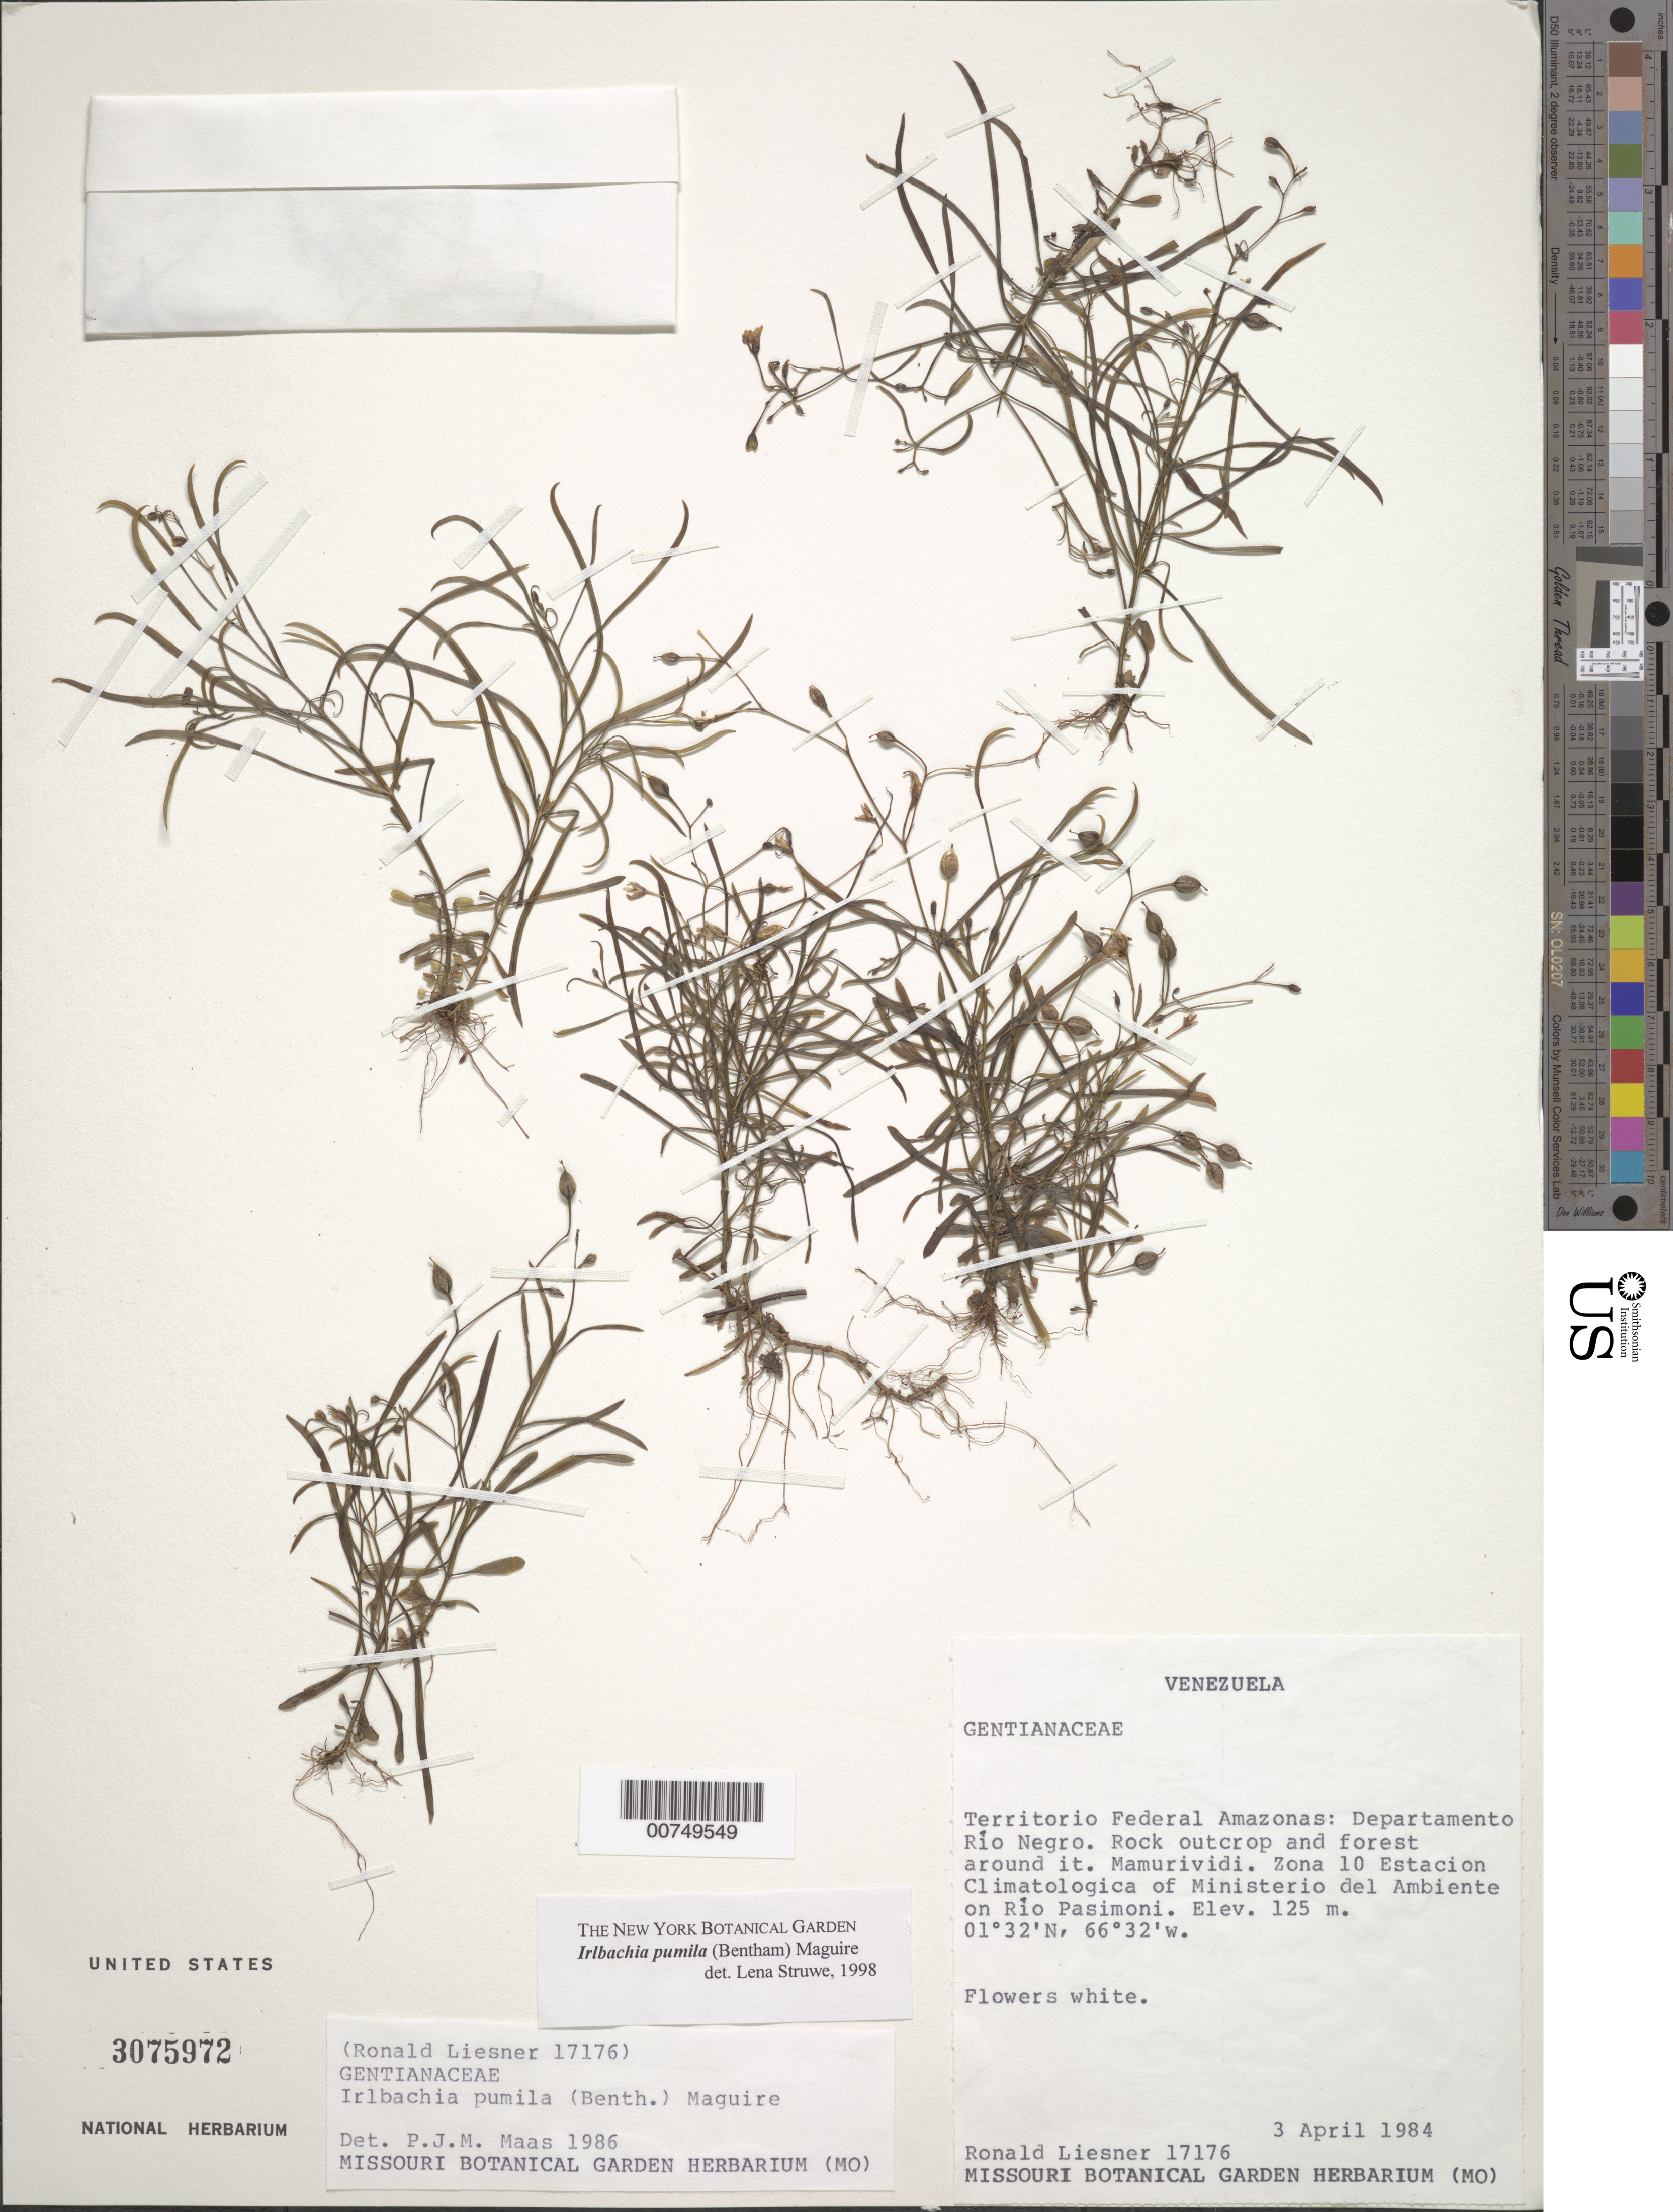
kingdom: Plantae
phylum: Tracheophyta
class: Magnoliopsida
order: Gentianales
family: Gentianaceae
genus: Irlbachia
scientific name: Irlbachia pumila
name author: (Benth.) Maguire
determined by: Struwe, L.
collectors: R. L. Liesner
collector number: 17176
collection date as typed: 3-Apr-84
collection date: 1984-04-03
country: Venezuela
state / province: Amazonas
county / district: Río Negro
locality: Mamurividi. Zona 10 Estacion Climatologica of Ministerío del Ambiente on Río Pasimoni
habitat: Rock outcrop and forest around it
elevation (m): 125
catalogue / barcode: US 3075972